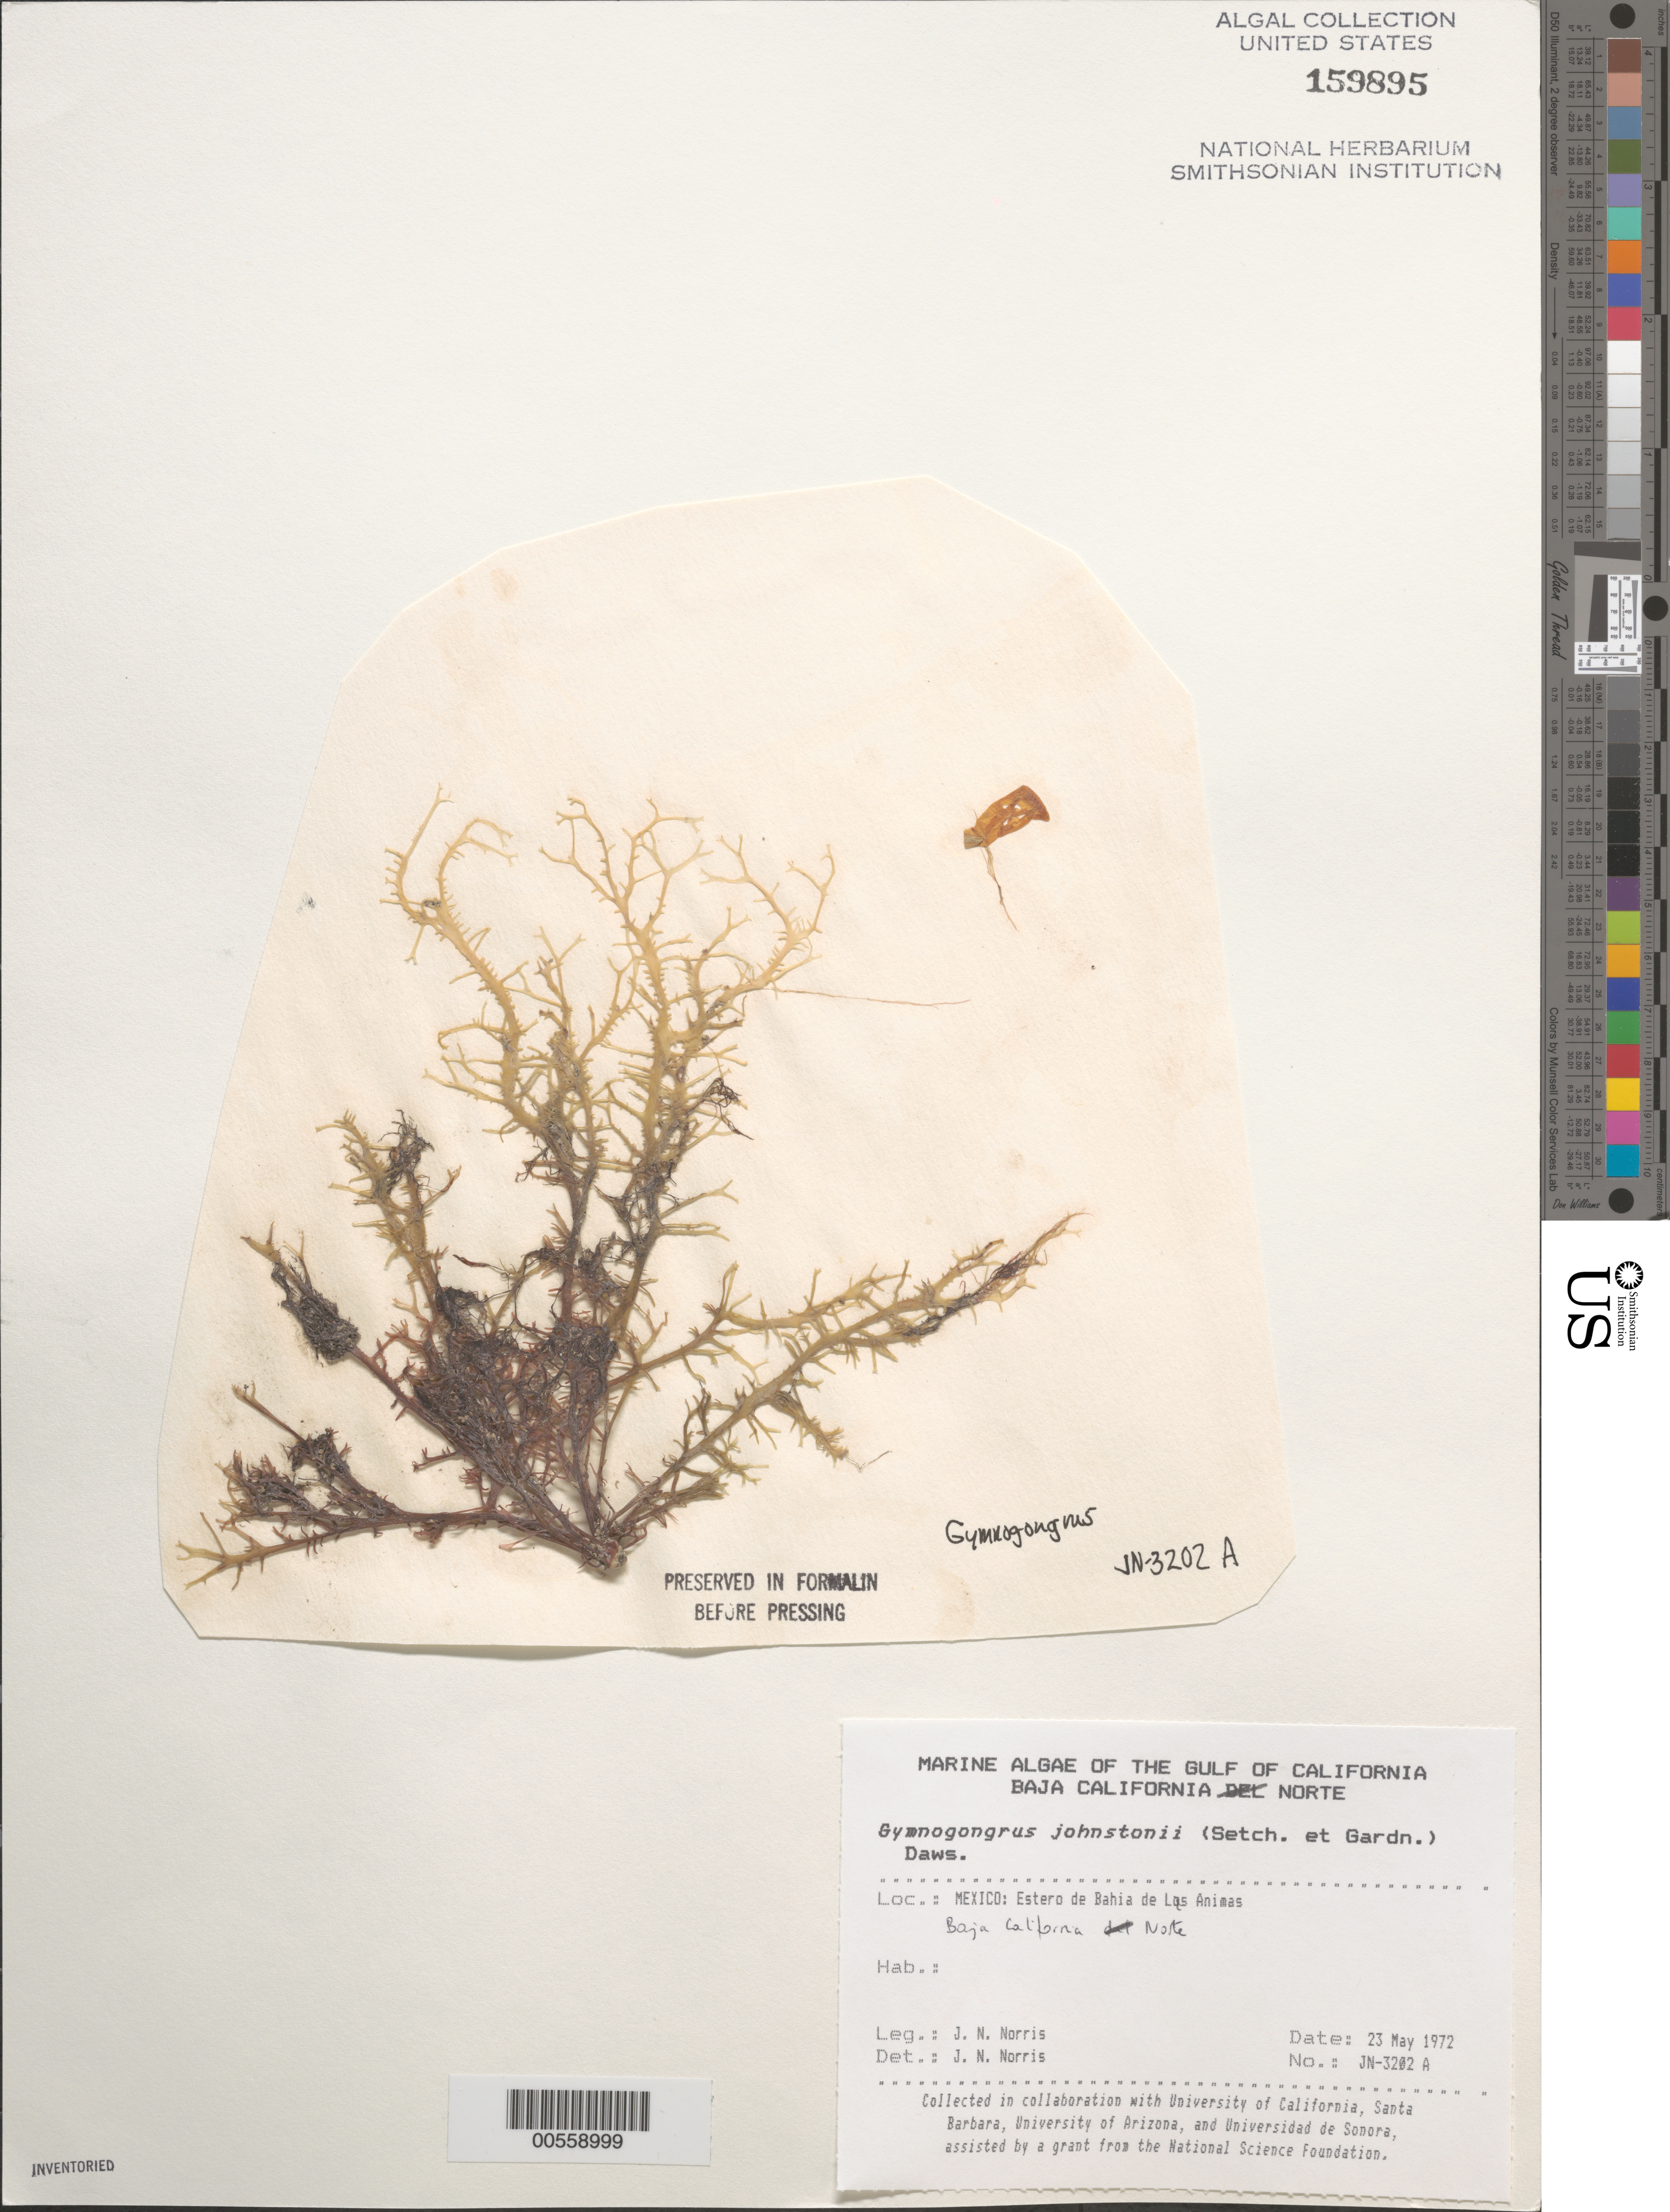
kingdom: Plantae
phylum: Rhodophyta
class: Florideophyceae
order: Gigartinales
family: Phyllophoraceae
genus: Gymnogongrus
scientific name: Gymnogongrus johnstonii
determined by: Norris, James N.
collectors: J. N. Norris & K. E. Bucher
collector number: JN-3202a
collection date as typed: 23 May 1972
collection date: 1972-05-23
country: Mexico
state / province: Baja California Norte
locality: Estero de Bahia de las Animas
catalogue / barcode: US 159895